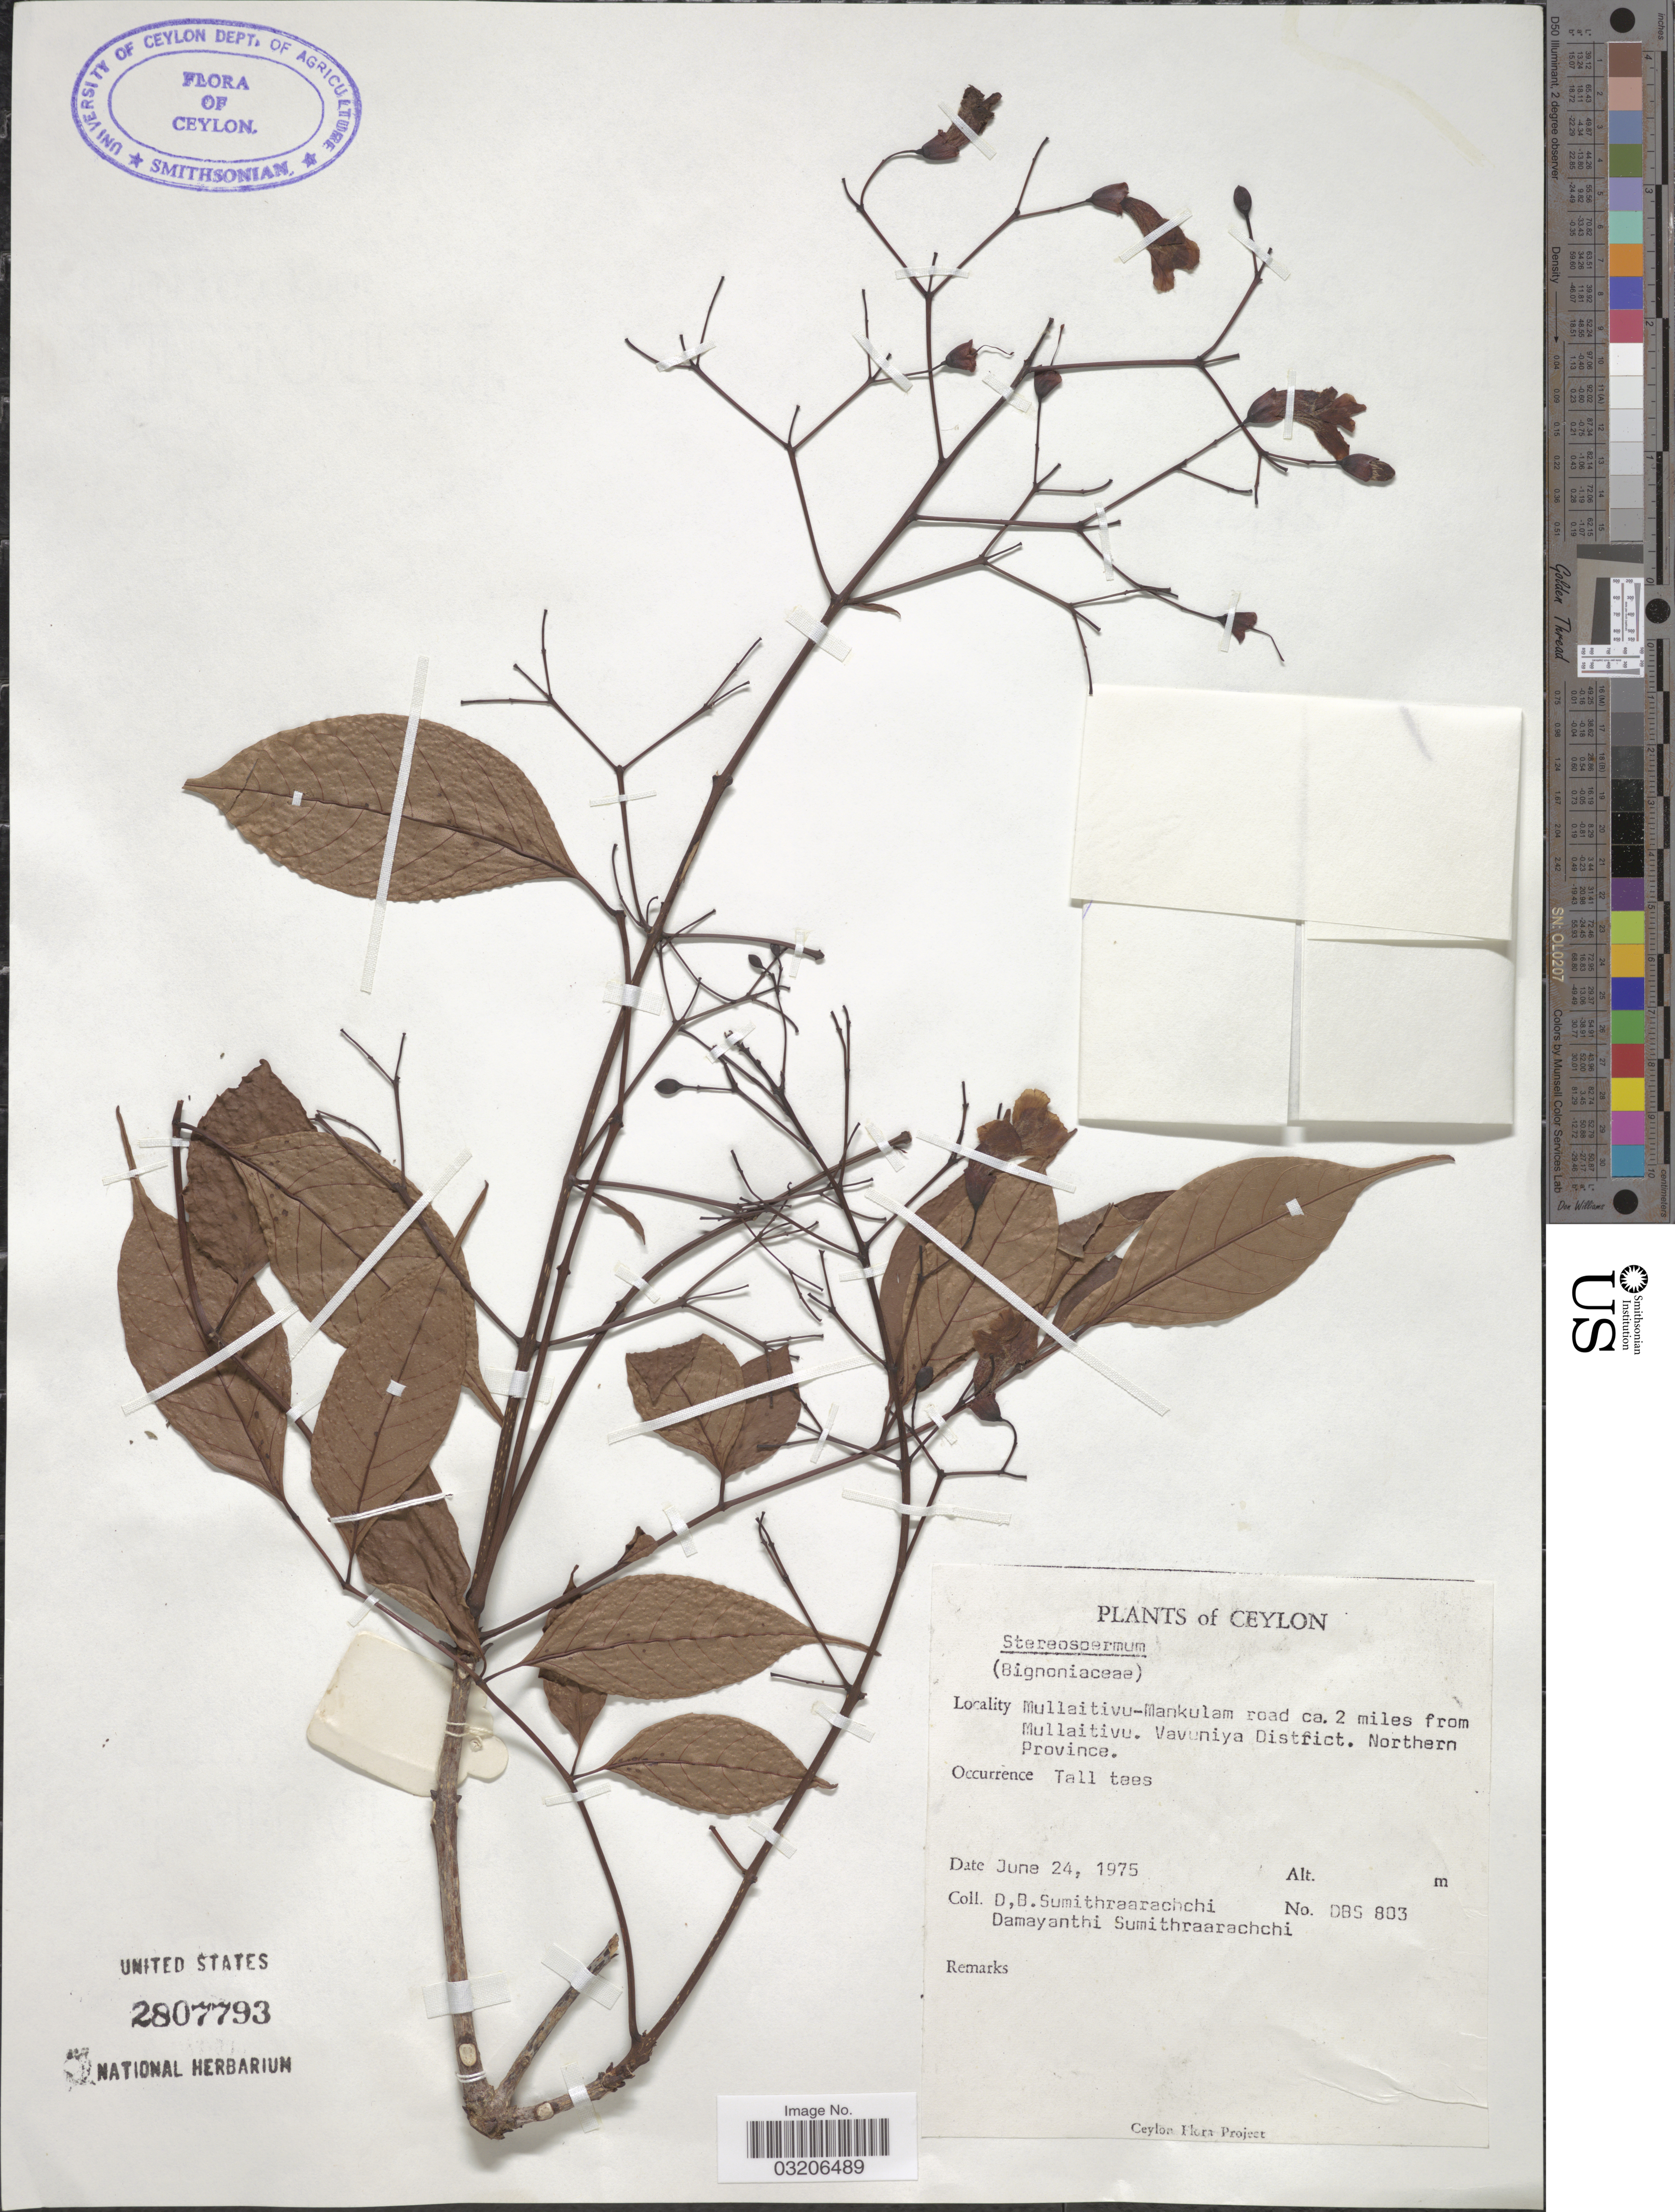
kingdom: Plantae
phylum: Tracheophyta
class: Magnoliopsida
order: Lamiales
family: Bignoniaceae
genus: Stereospermum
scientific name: Stereospermum sp.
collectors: D. B. Sumithraarachchi & D. Sumithraarachchi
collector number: DBS803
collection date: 1975-06-24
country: Sri Lanka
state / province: Northern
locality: Ceylon. Mullaitivu-Mankulam road ca. 2 miles from Mullaitivu. Vavuniya District.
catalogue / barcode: US 2807793